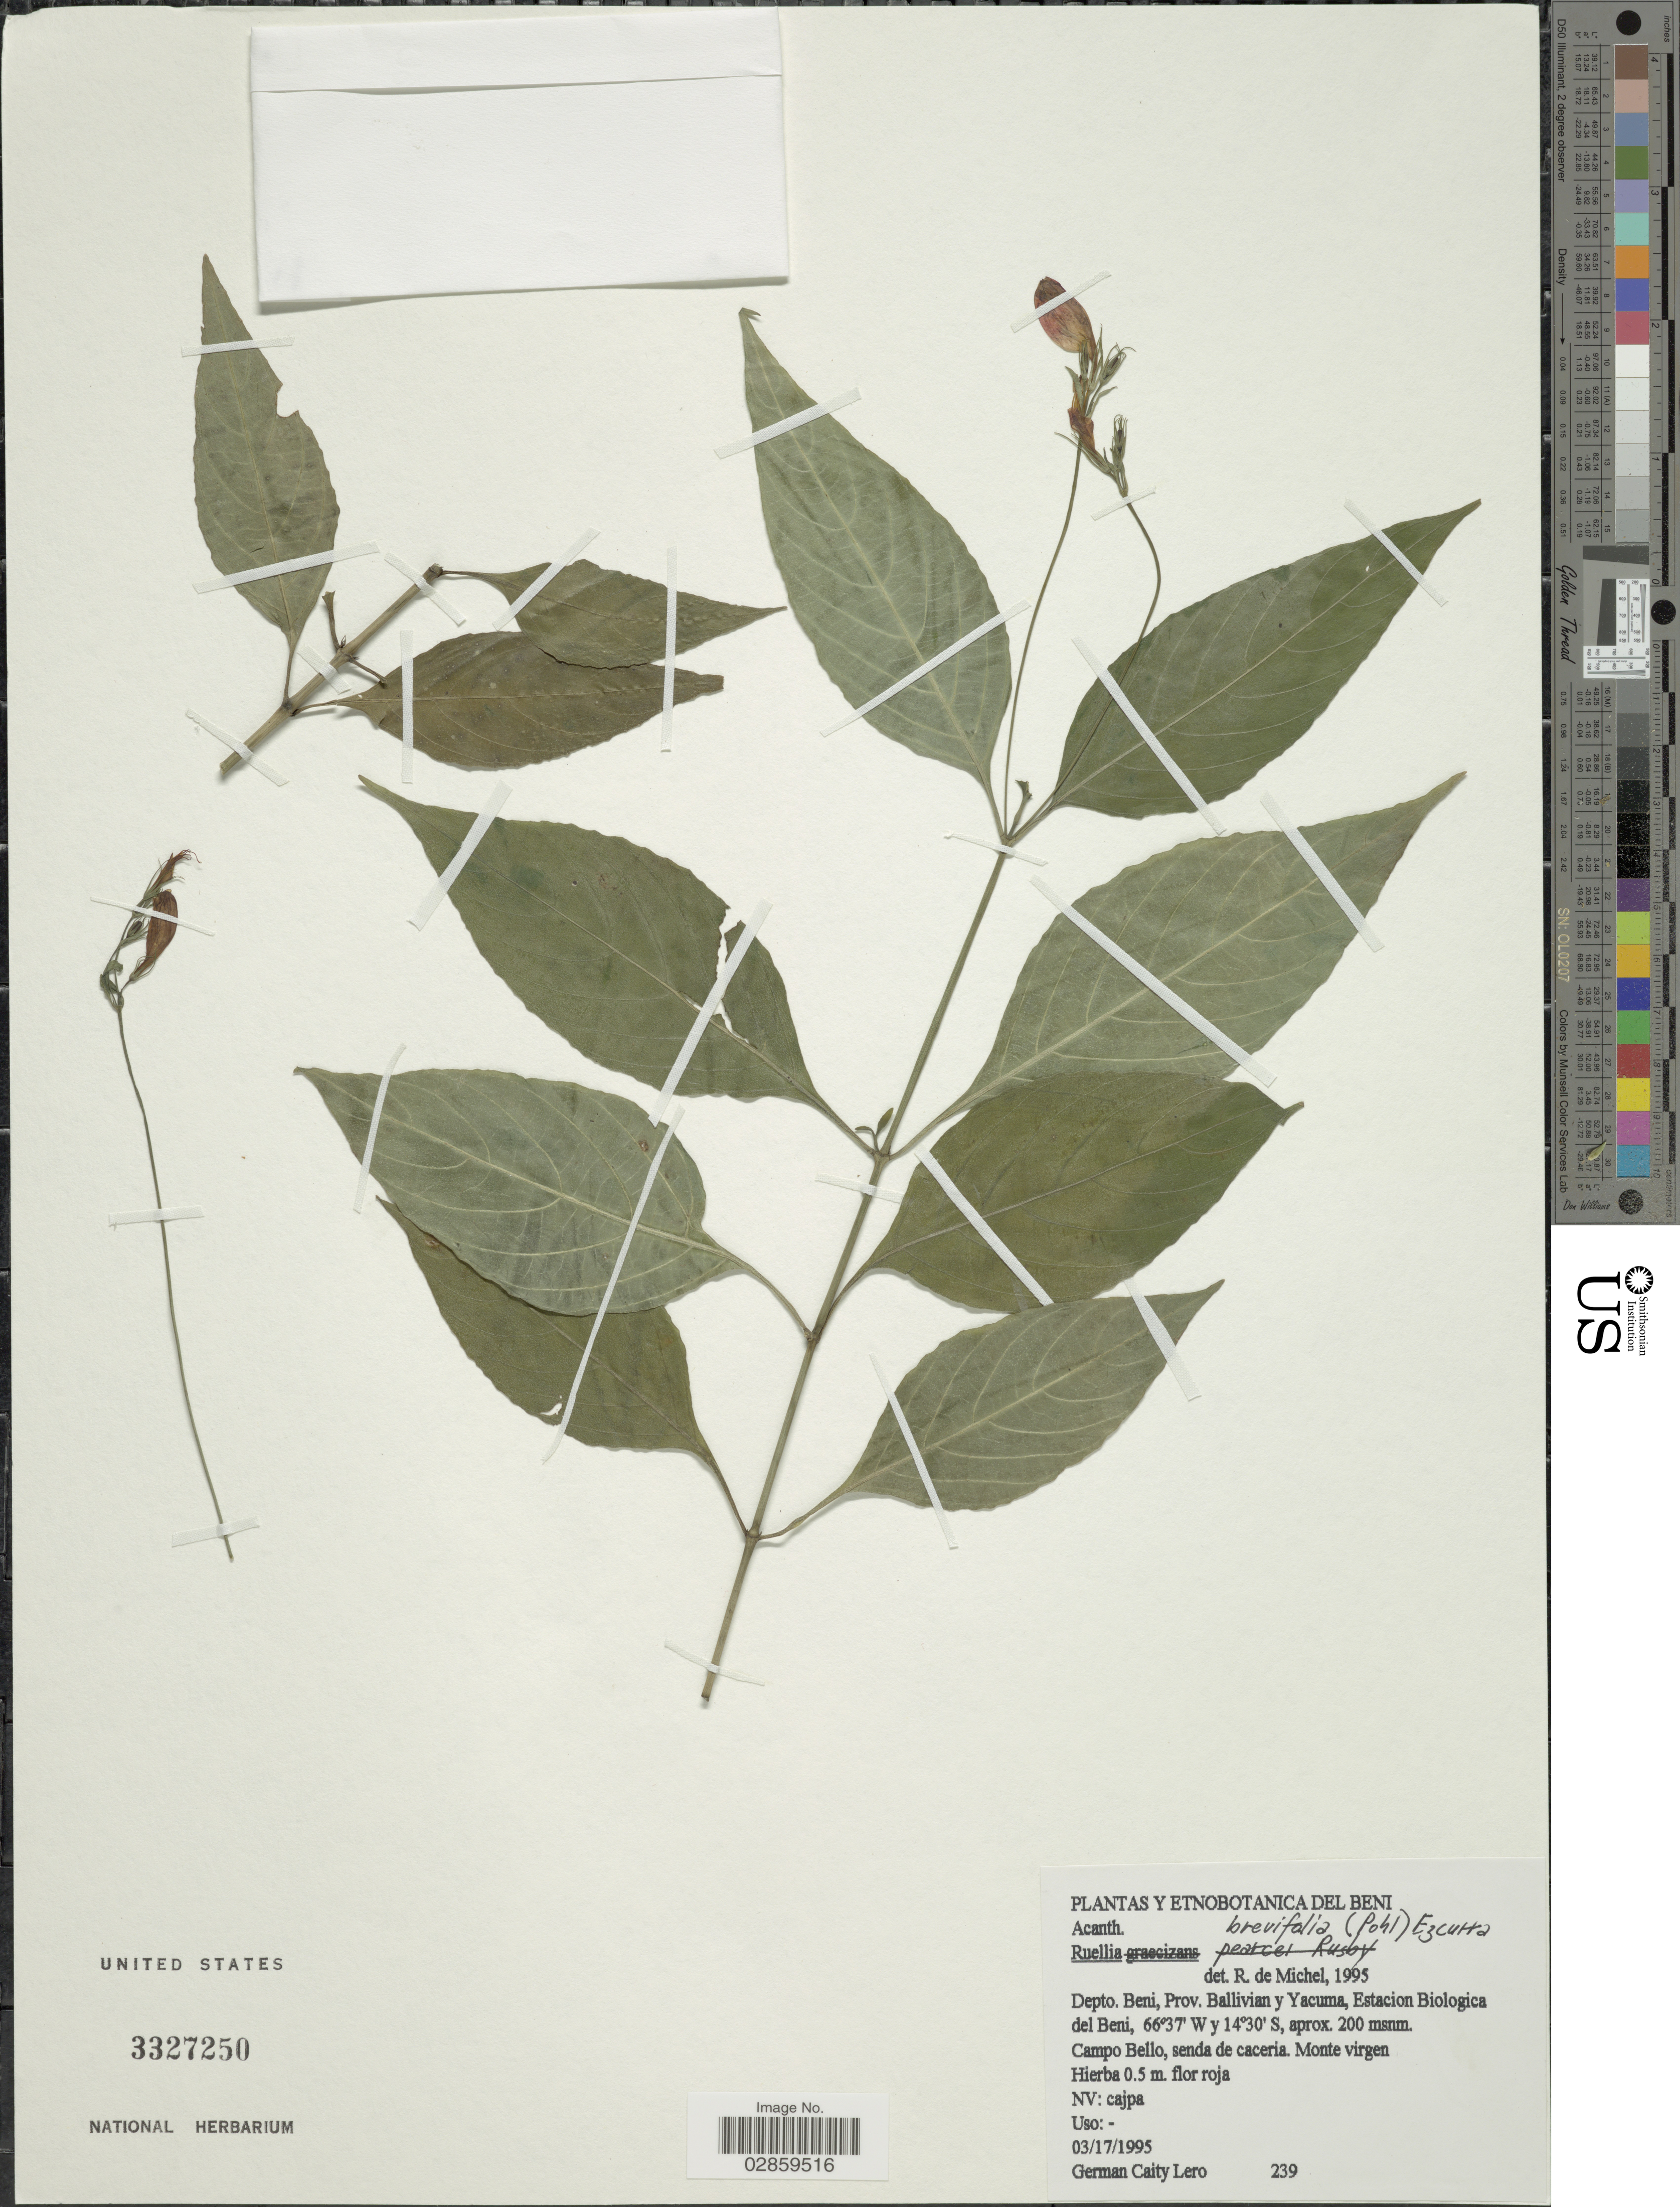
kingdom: Plantae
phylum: Tracheophyta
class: Magnoliopsida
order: Lamiales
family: Acanthaceae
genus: Ruellia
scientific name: Ruellia brevifolia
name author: (Pohl) C. Ezcurra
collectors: G. C. Lero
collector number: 239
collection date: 1995-03-17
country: Bolivia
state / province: Beni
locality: Depto. Beni, Prov. Ballivian y Yacuma, Estacion Biologica del Beni, Campo Bello, senda de caceria. Monte virgen.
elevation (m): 200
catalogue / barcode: US 3327250